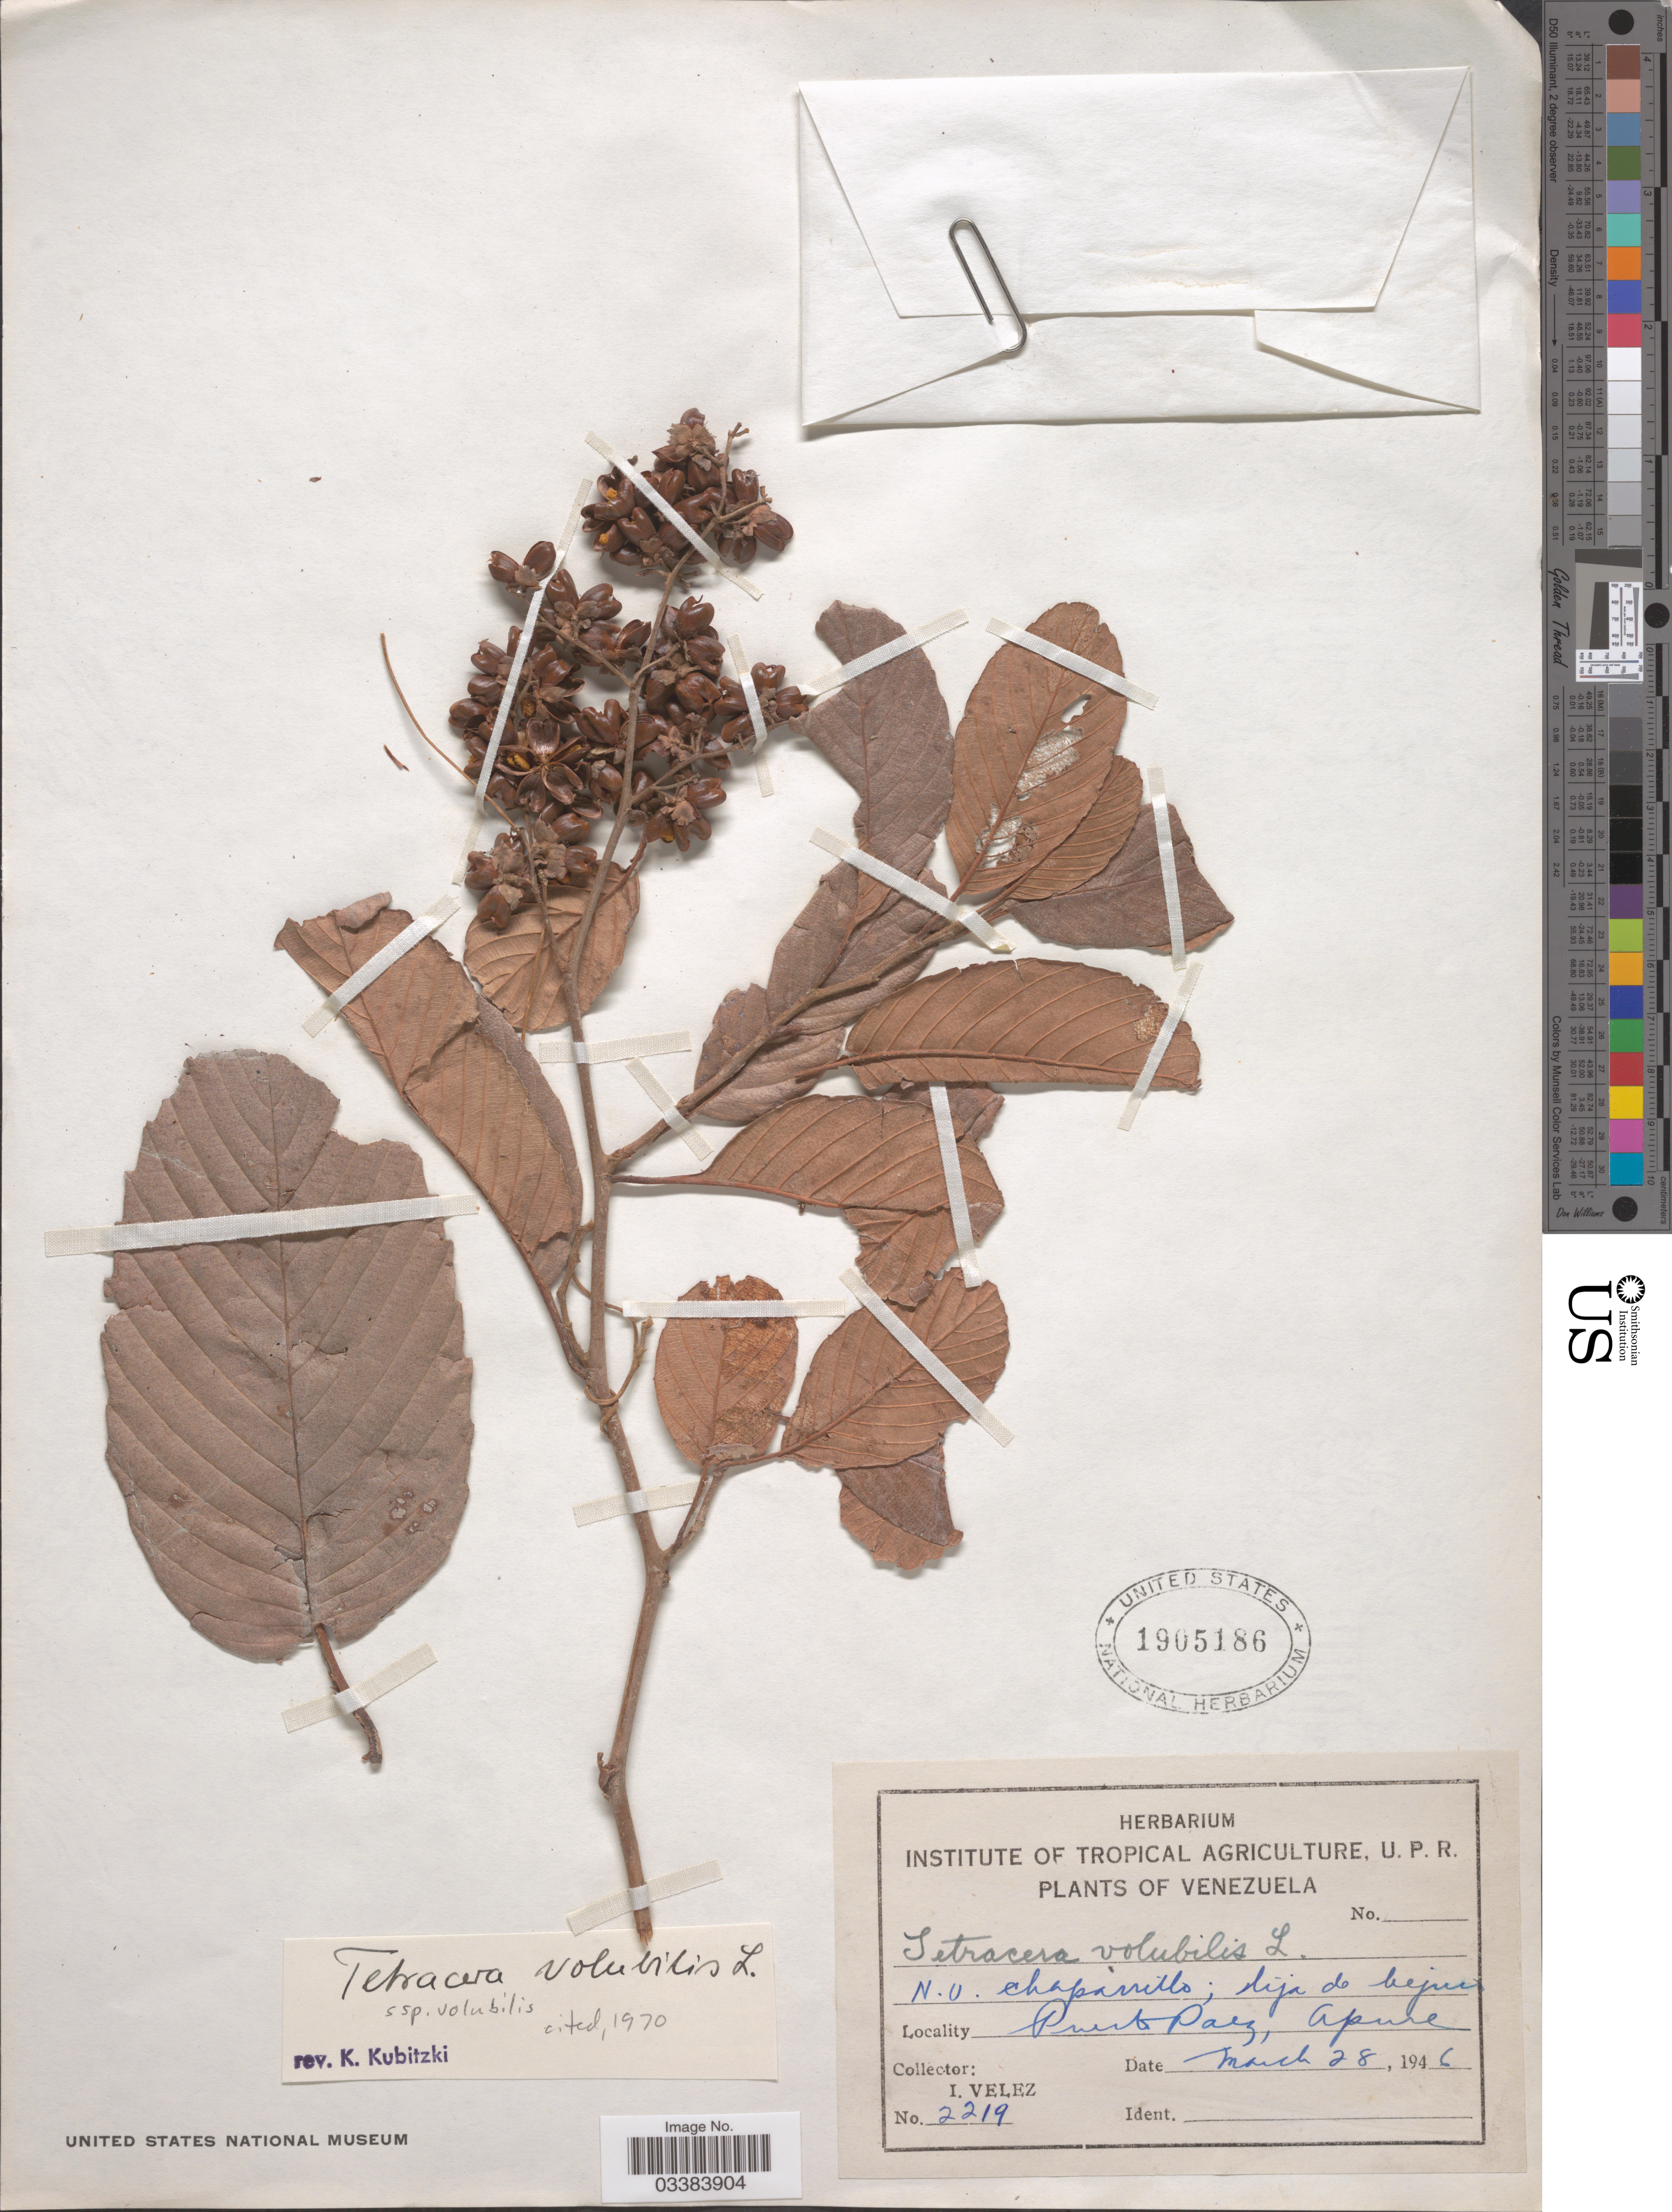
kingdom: Plantae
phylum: Tracheophyta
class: Magnoliopsida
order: Dilleniales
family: Dilleniaceae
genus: Tetracera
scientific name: Tetracera volubilis subsp. volubilis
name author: L.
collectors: I. Velez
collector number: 2219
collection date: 1946-03-28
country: Venezuela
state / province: Apure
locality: Puerto Paez.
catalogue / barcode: US 1905186